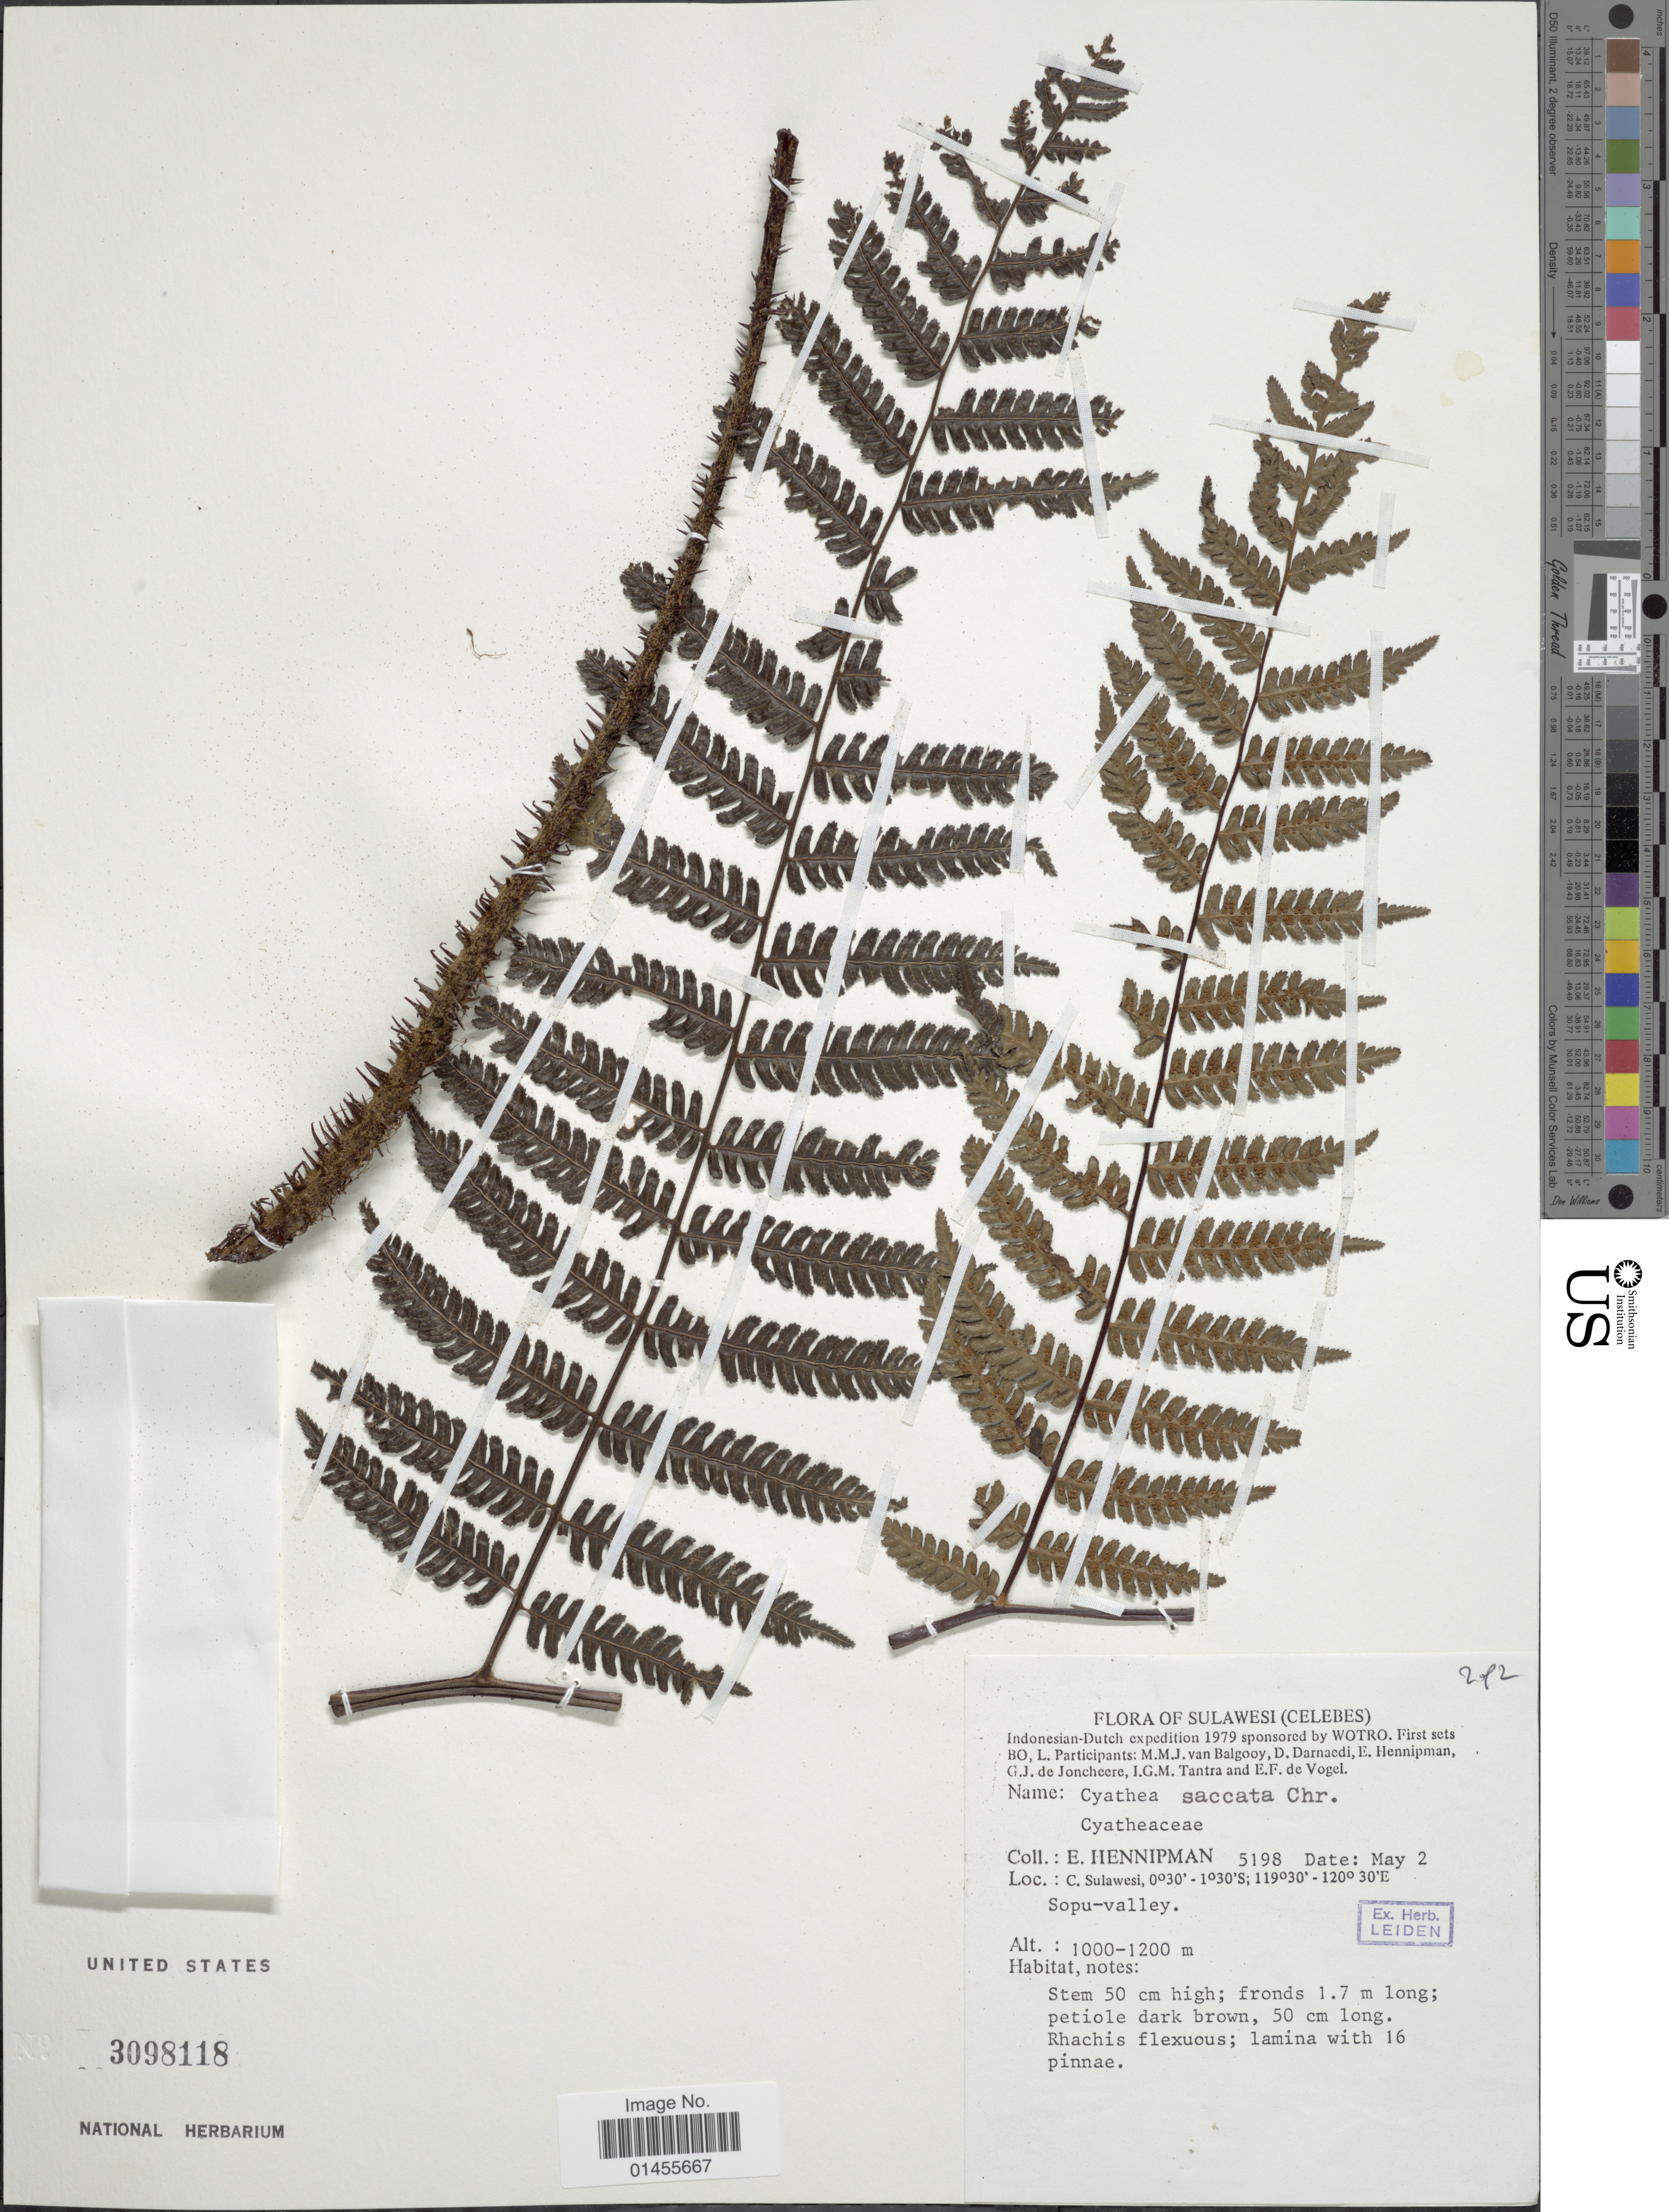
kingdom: Plantae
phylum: Tracheophyta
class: Polypodiopsida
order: Cyatheales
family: Cyatheaceae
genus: Alsophila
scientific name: Alsophila saccata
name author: (Christ) R.M. Tryon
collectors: E. Hennipman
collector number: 5198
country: Indonesia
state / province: Sulawesi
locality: Celebes. C. Sulawesi. Sopu-valley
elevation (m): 1000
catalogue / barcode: US 3098118